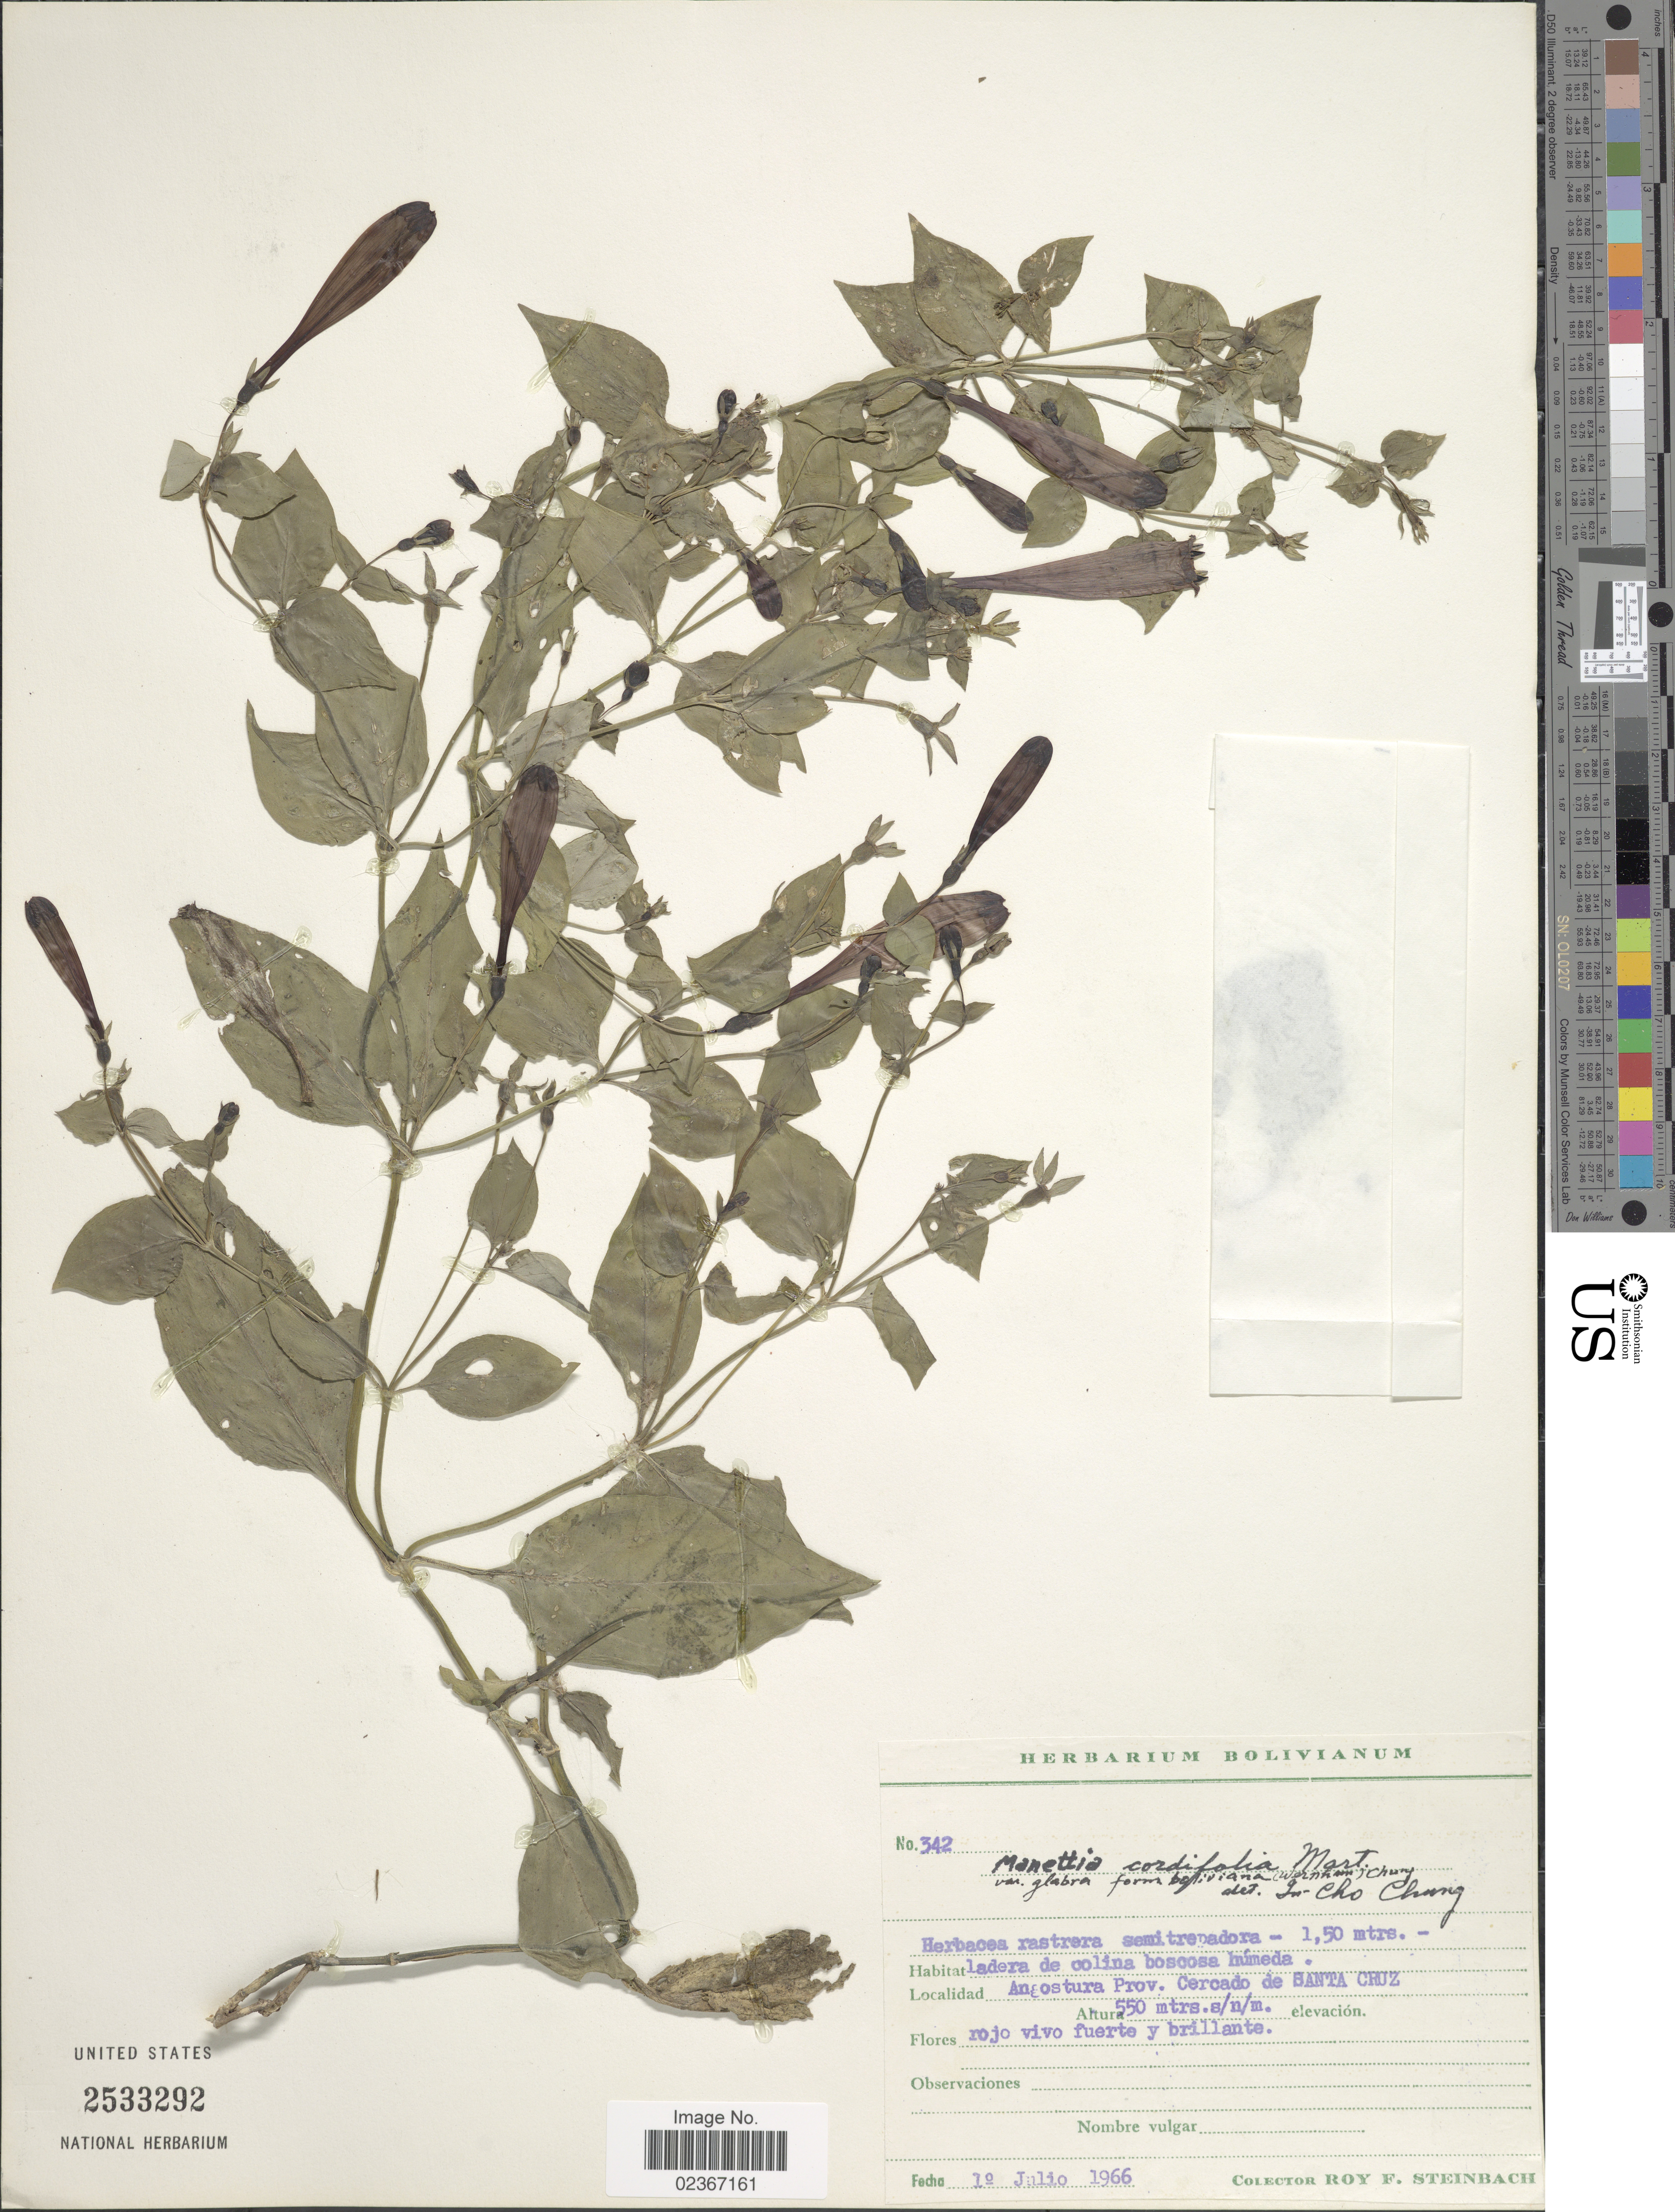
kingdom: Plantae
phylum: Tracheophyta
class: Magnoliopsida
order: Gentianales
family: Rubiaceae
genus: Manettia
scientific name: Manettia cordifolia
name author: Mart.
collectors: R. F. Steinbach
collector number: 342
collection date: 1966-07-10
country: Bolivia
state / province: Santa Cruz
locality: Angostura Prov. Cercado de Santa Cruz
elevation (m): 550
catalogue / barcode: US 2533292